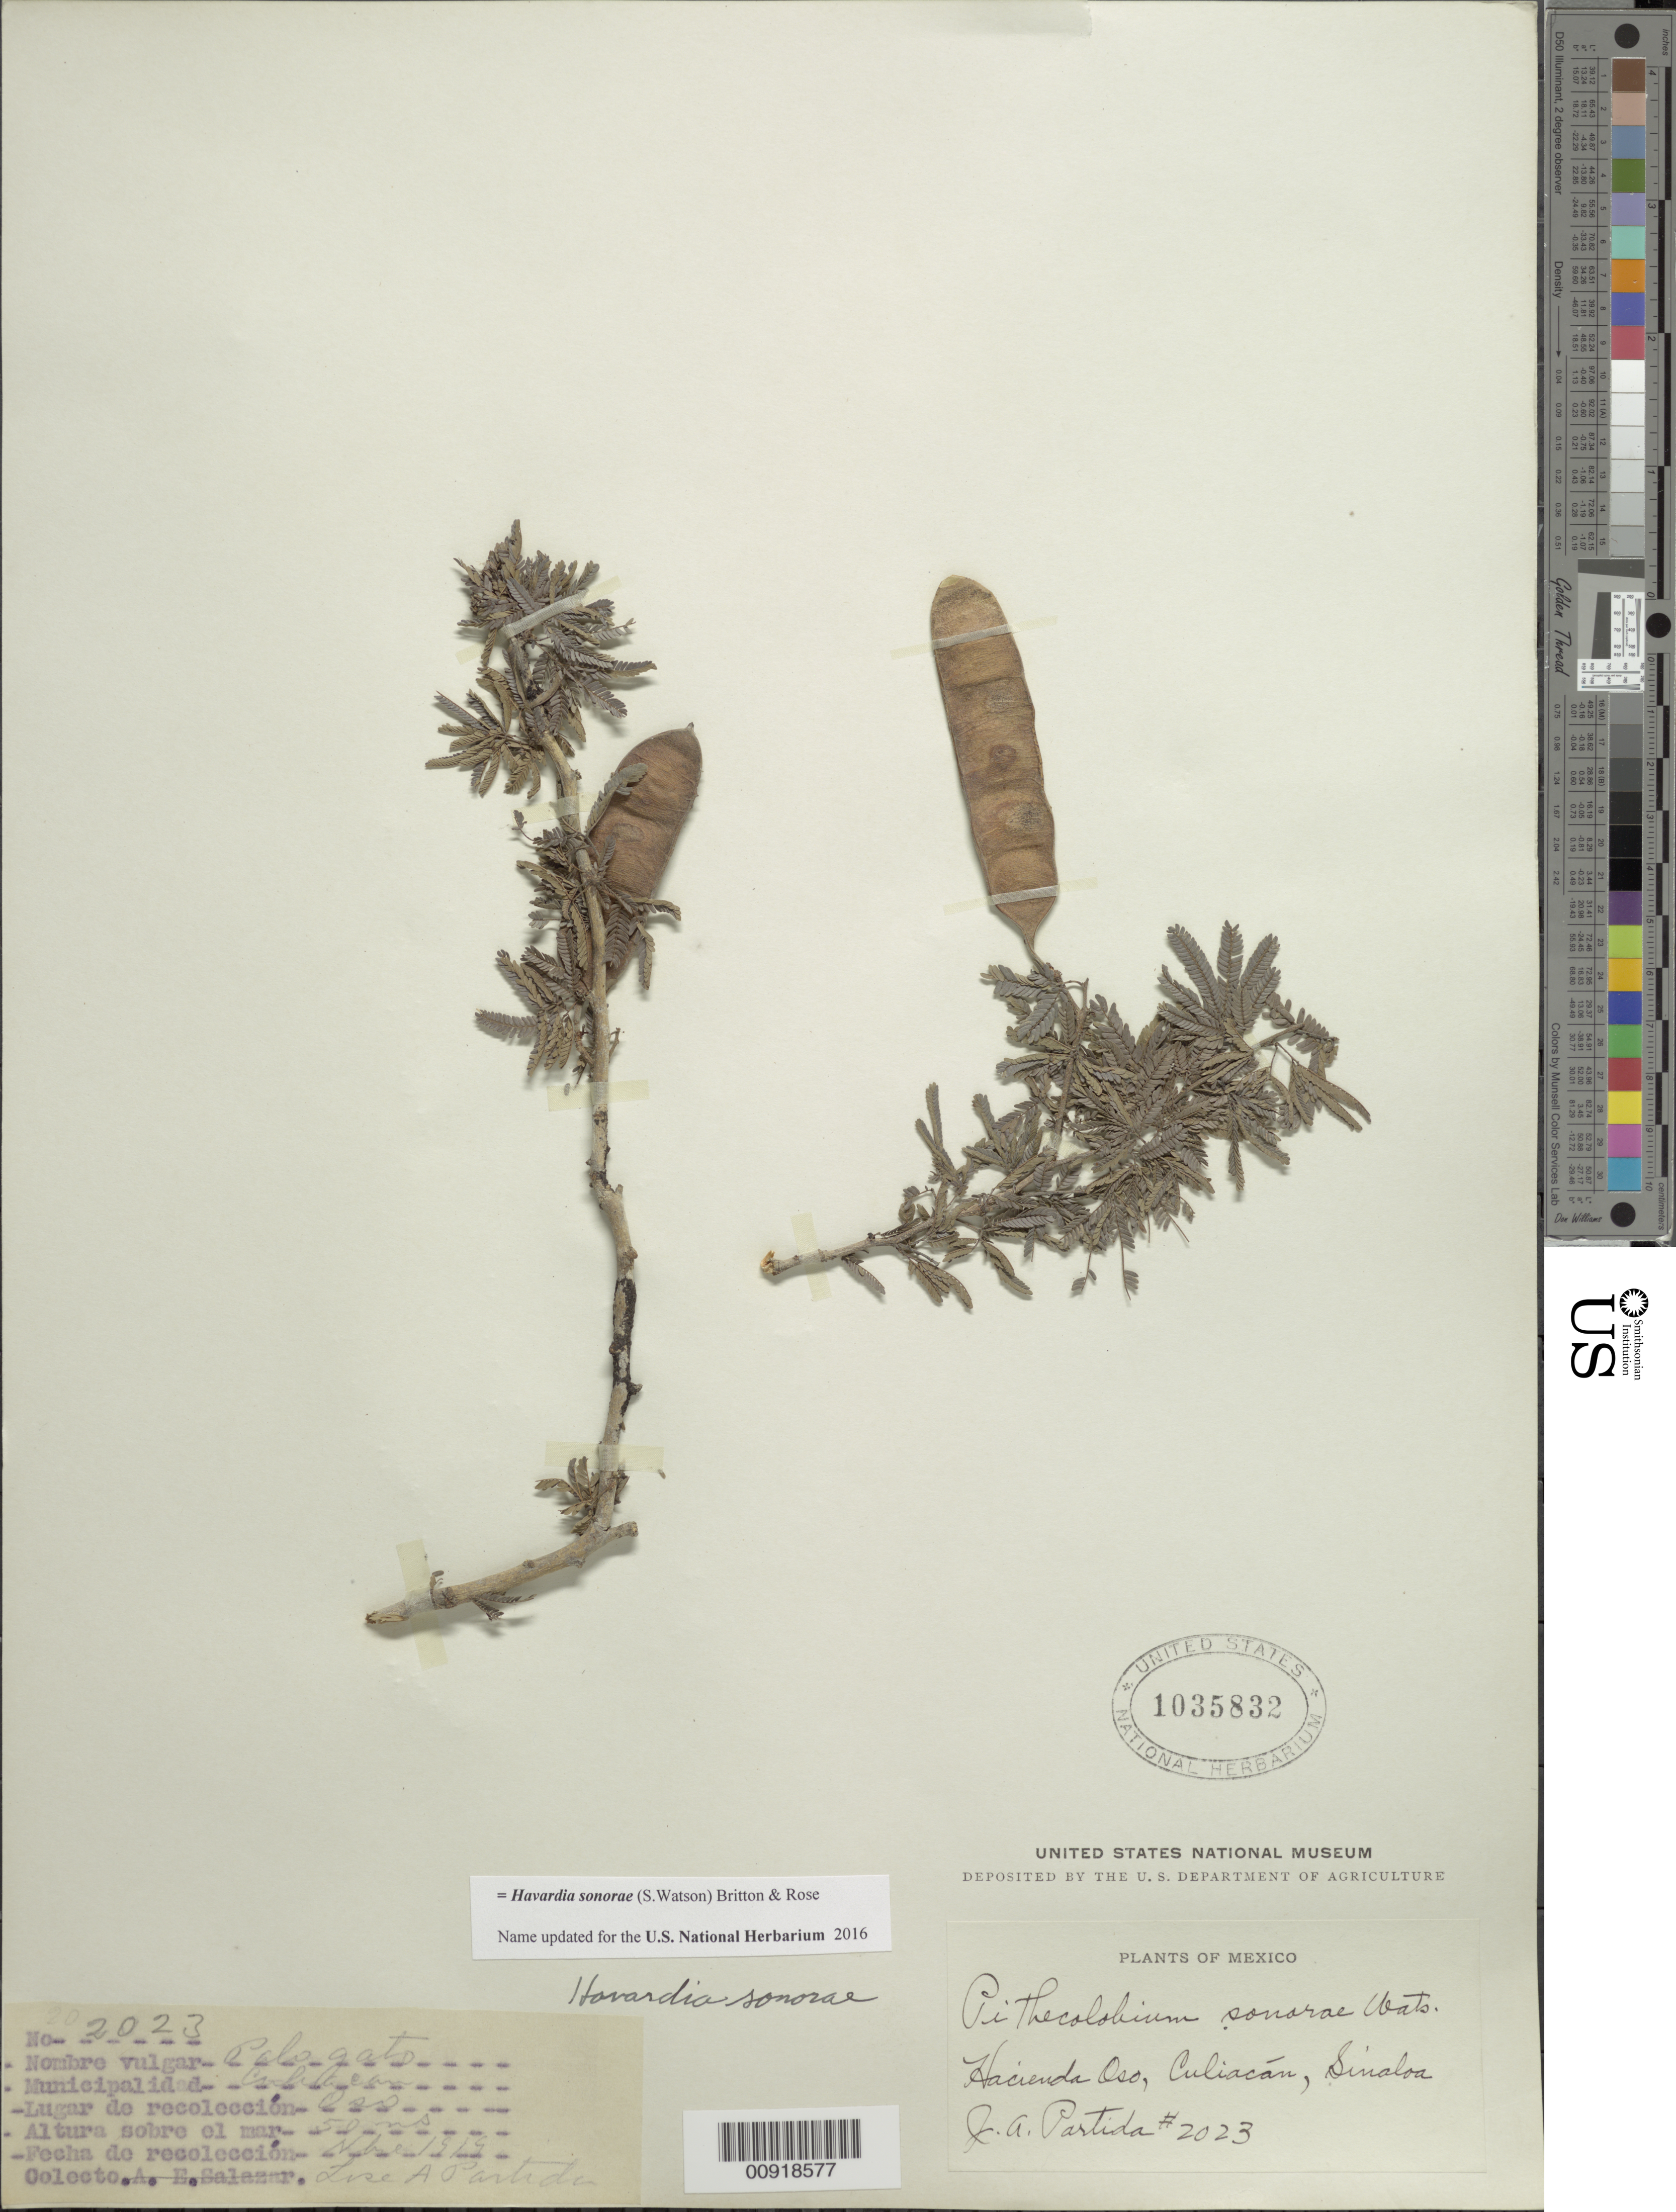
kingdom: Plantae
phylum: Tracheophyta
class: Magnoliopsida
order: Fabales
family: Fabaceae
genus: Havardia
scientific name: Havardia sonorae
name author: (S. Watson) Britton & Rose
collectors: J. Partida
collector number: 2023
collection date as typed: Nov 1919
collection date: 1919-11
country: Mexico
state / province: Sinaloa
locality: Hacienda Oso, Culiacán, Sinaloa.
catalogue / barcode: US 1035832